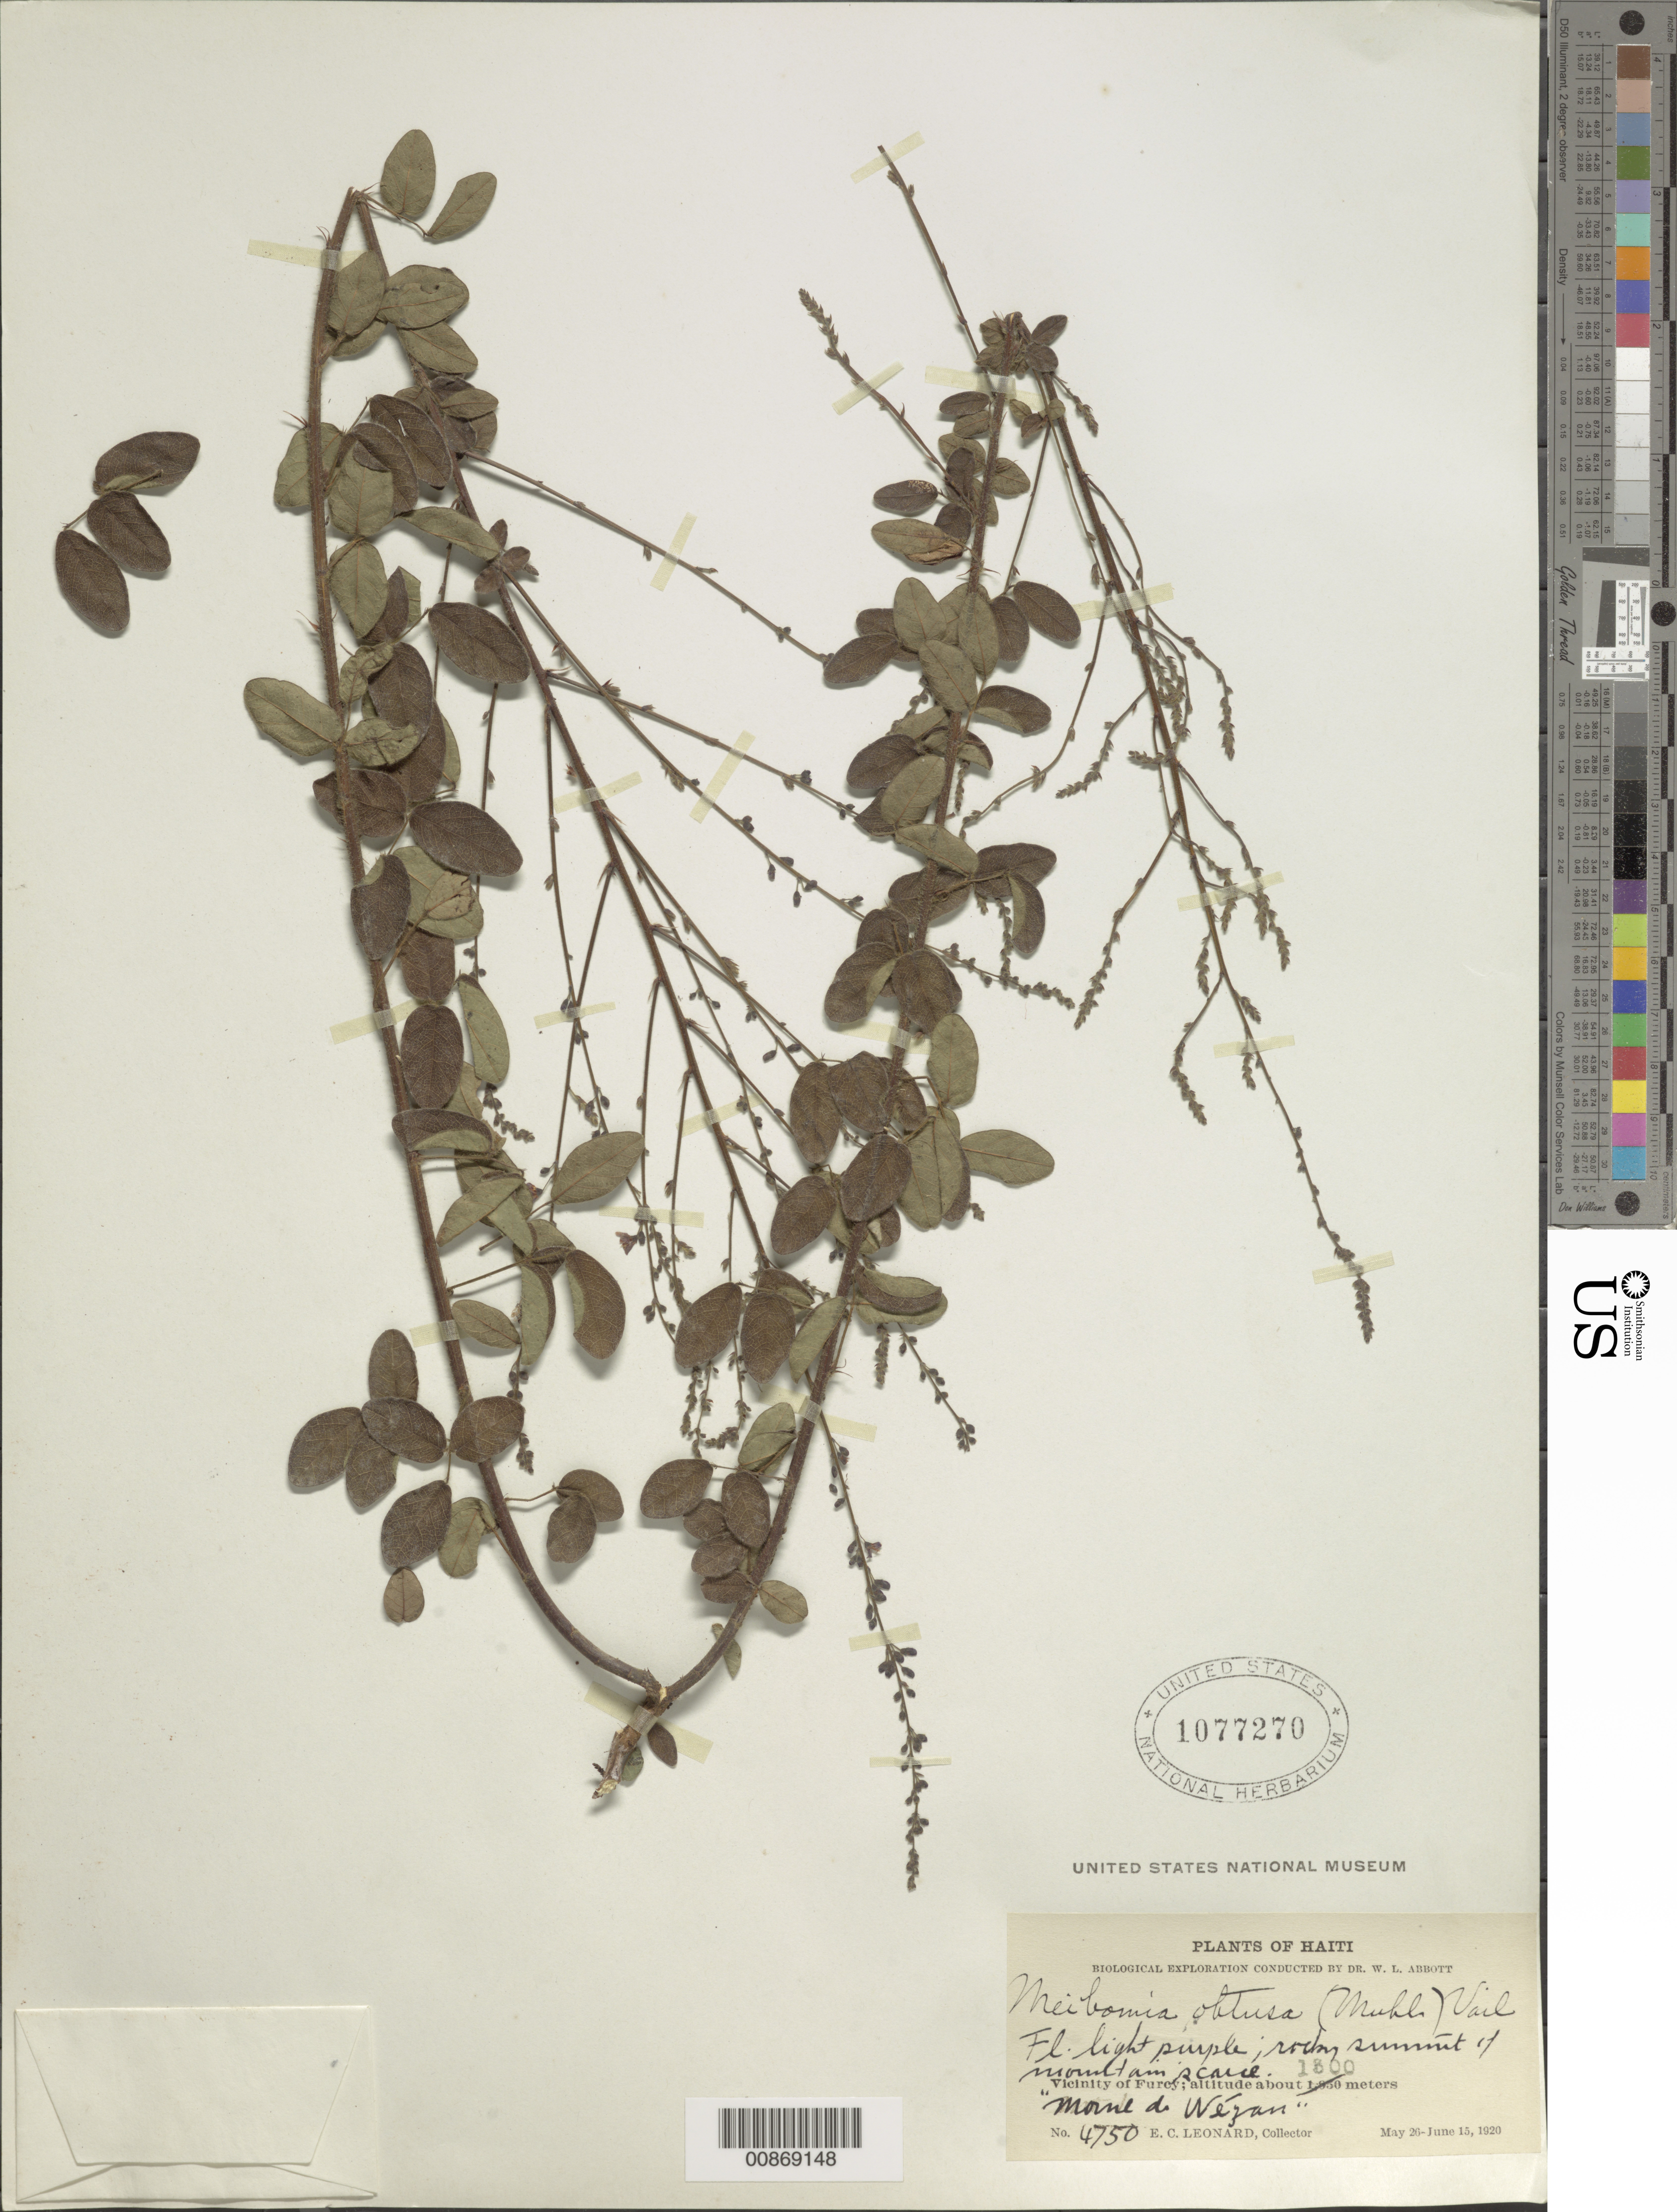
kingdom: Plantae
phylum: Tracheophyta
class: Magnoliopsida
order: Fabales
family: Fabaceae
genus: Desmodium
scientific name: Desmodium ciliare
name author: (Muhl. ex Willd.) DC.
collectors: E. C. Leonard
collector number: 4750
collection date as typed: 26 May 1920 to 15 Jun 1920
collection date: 1920-05-26/1920-06-15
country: Haiti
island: Hispaniola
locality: Vicinity of Furcy. "Morne de Wéyan".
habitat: Rocky summit of mountain.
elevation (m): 1300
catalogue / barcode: US 1077270